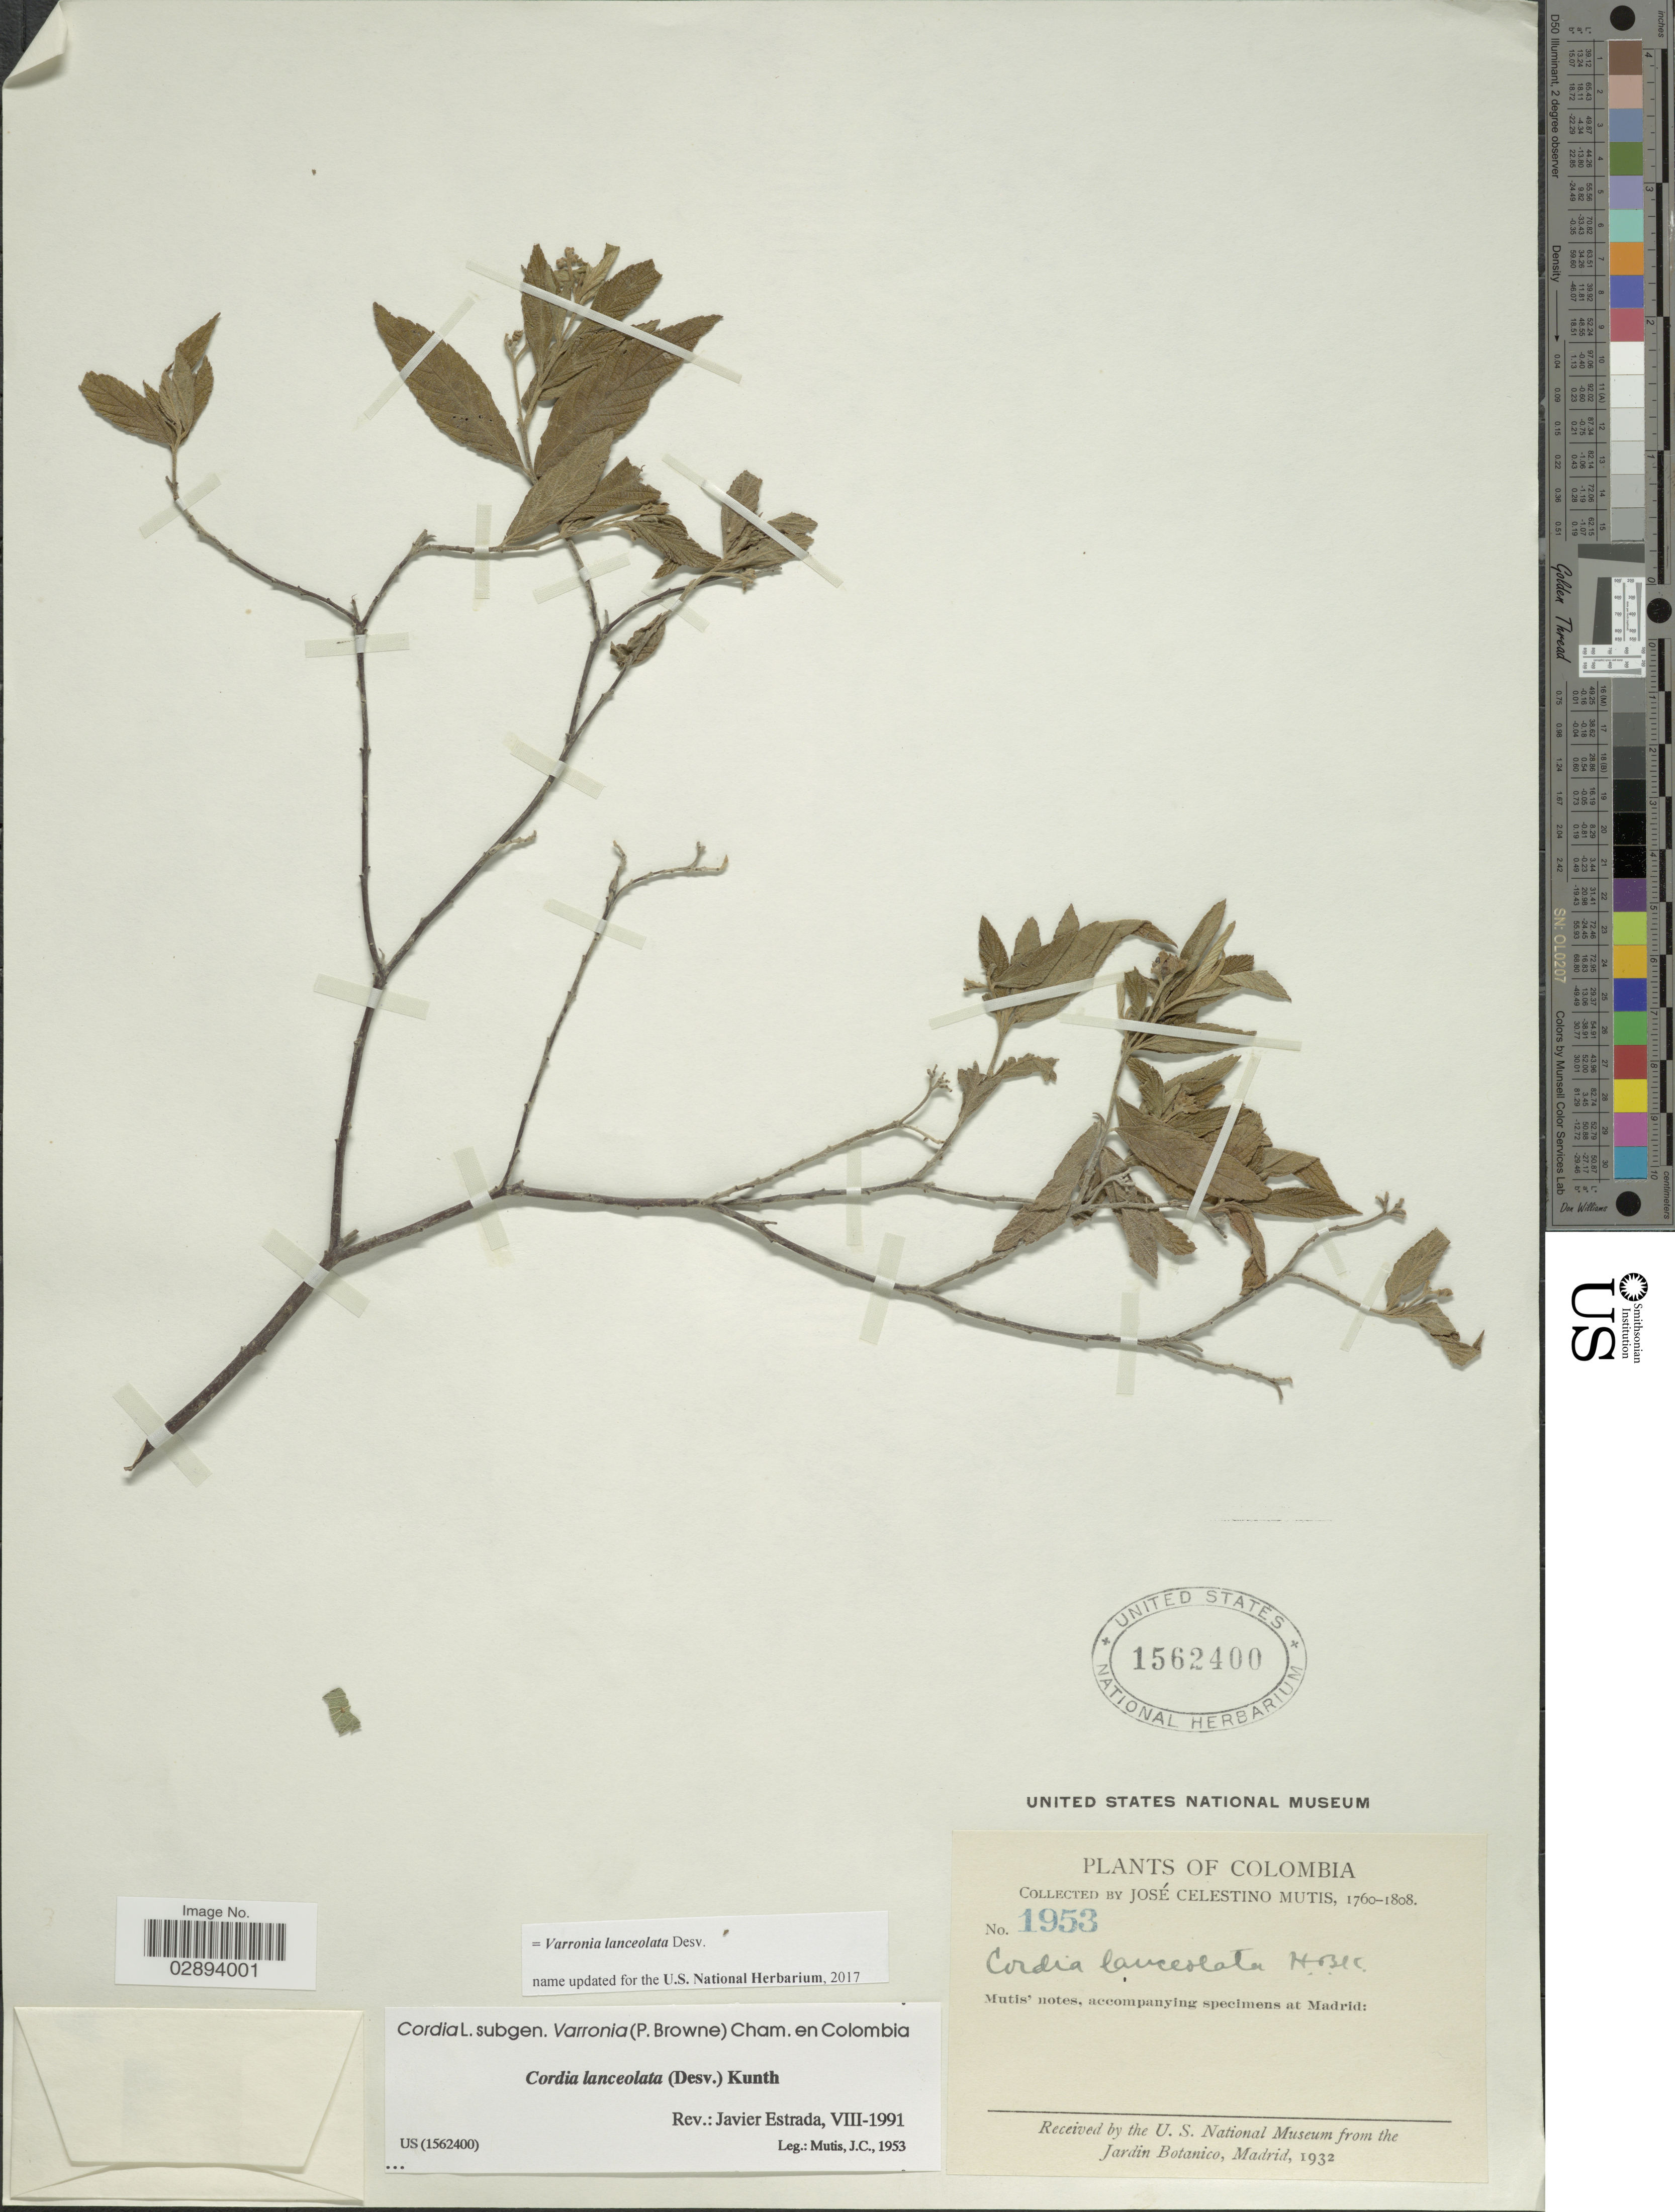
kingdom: Plantae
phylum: Tracheophyta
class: Magnoliopsida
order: Boraginales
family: Cordiaceae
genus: Varronia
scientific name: Varronia lanceolata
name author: Willd. ex Cham.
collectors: J. C. B. Mutis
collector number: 1953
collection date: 1760/1808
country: Colombia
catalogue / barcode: US 1562400